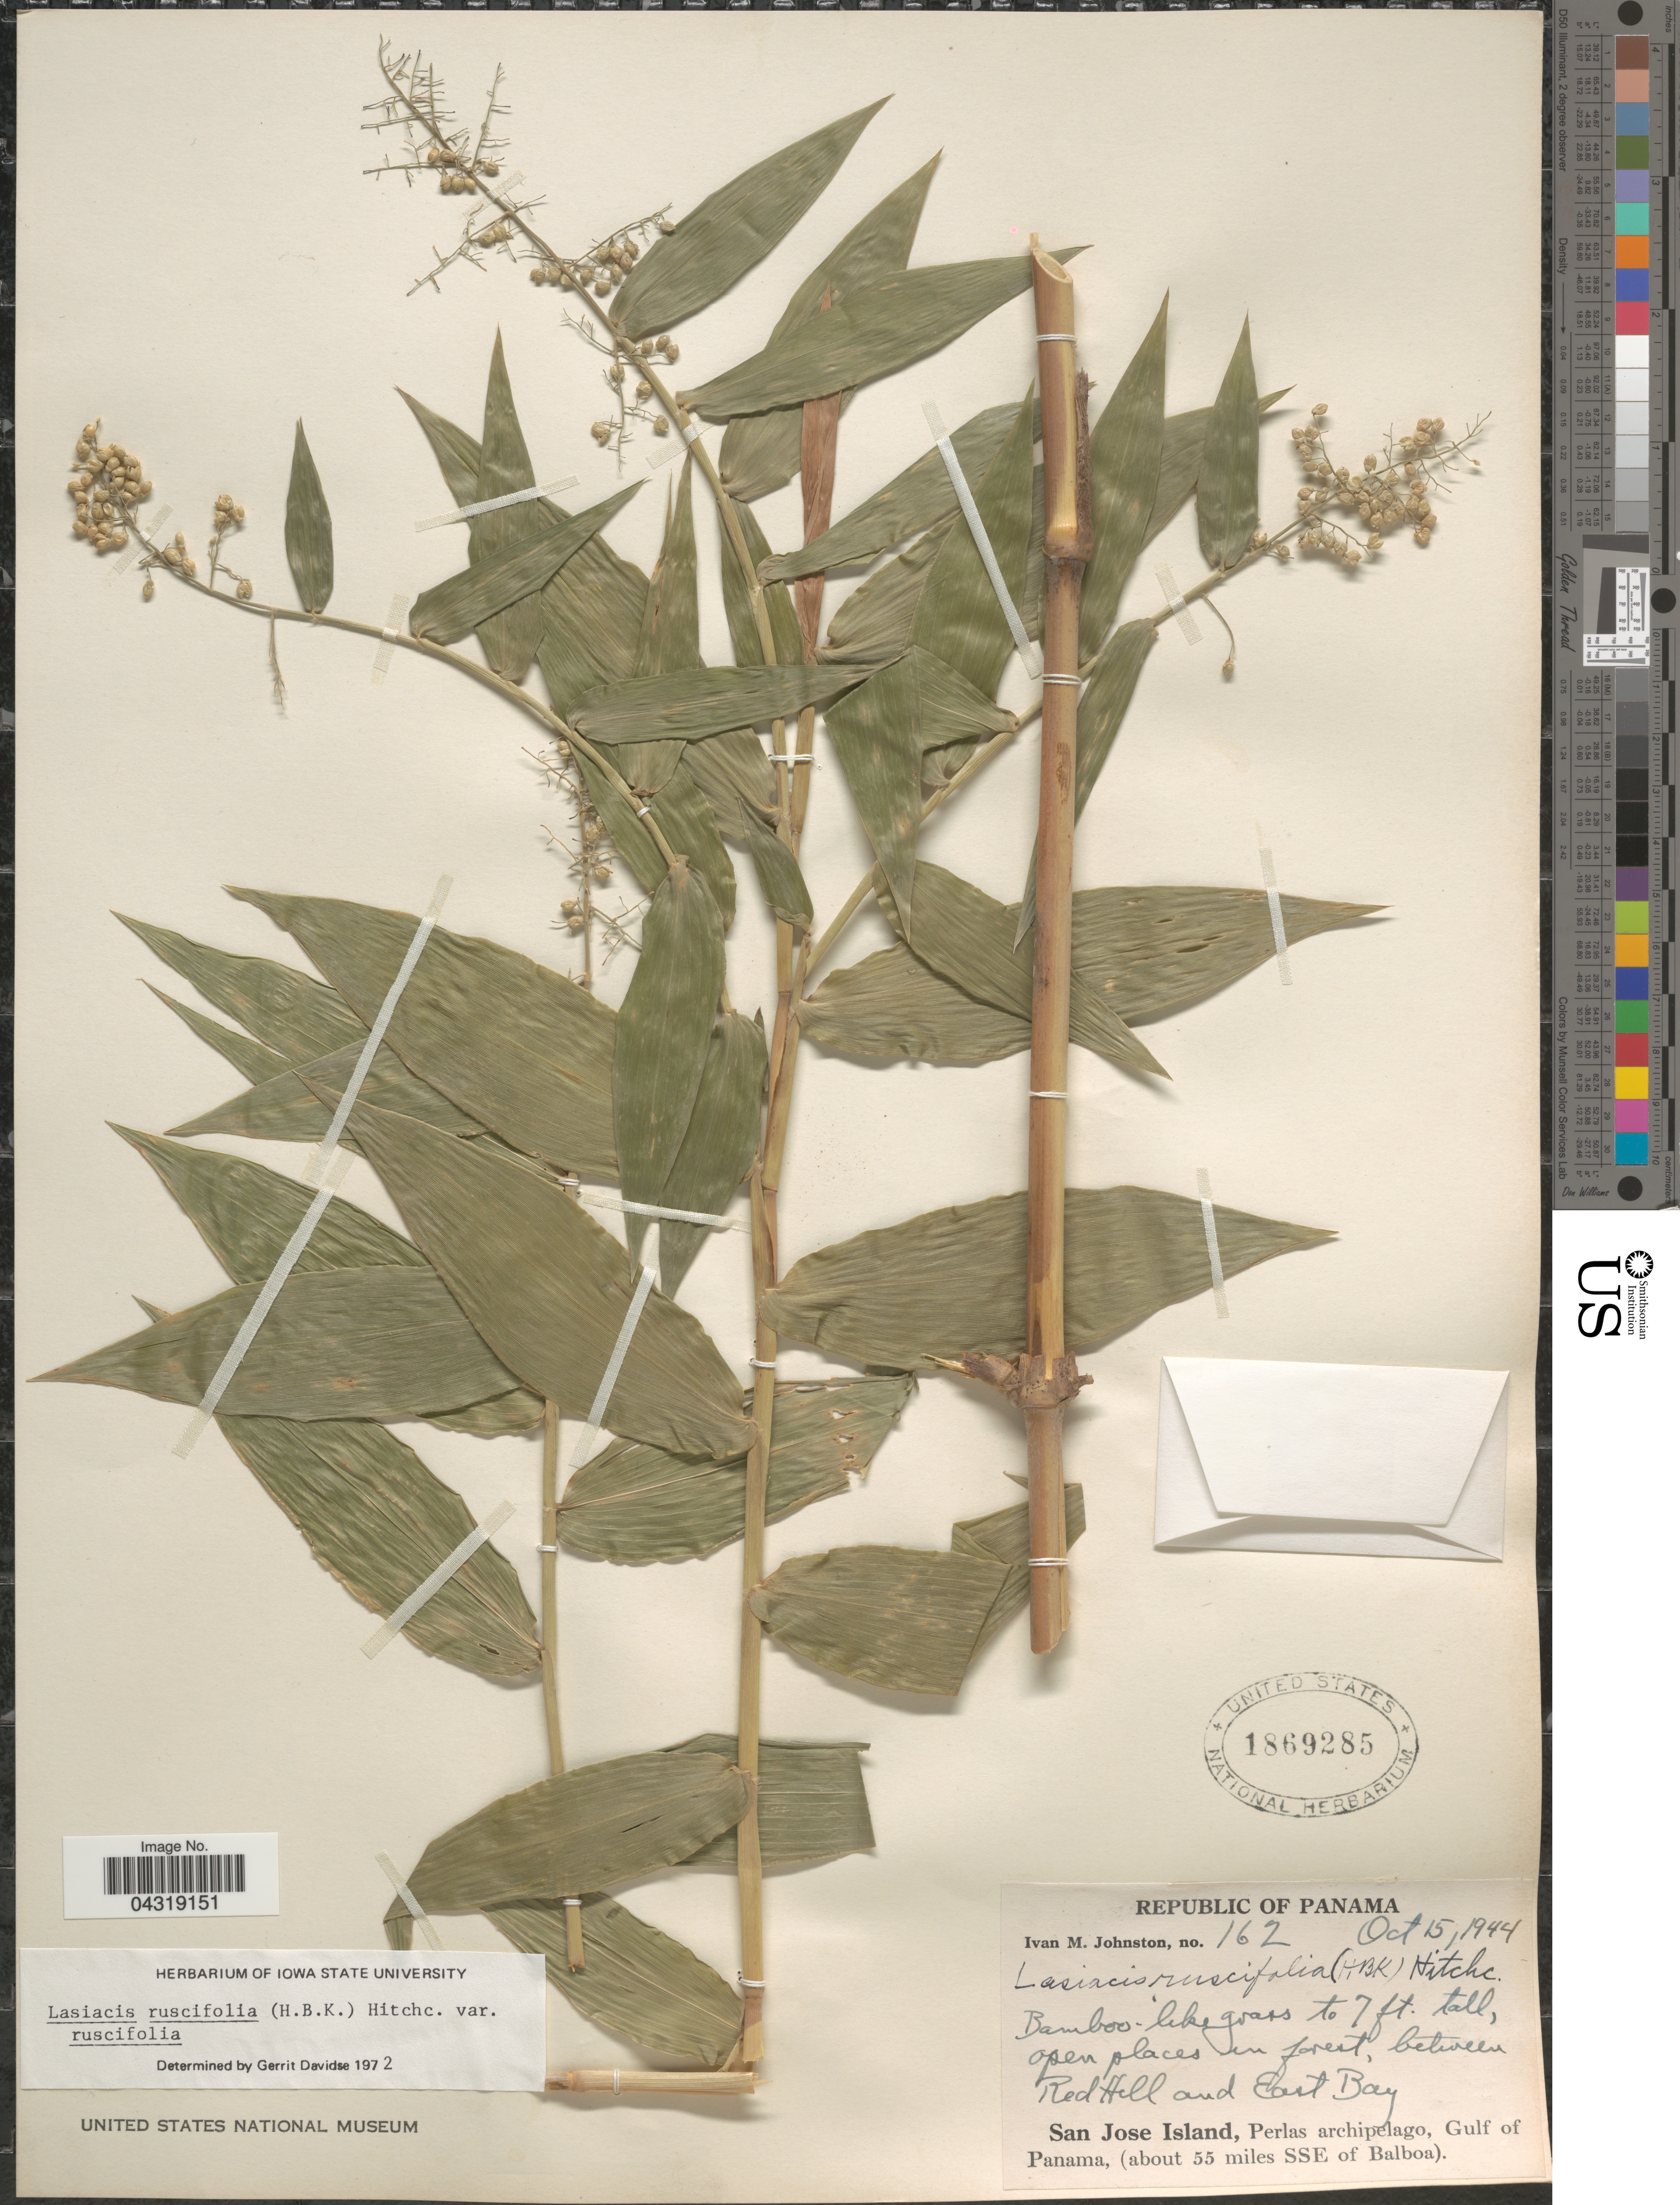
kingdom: Plantae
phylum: Tracheophyta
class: Liliopsida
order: Poales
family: Poaceae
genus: Lasiacis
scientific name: Lasiacis ruscifolia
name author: (Kunth) Hitchc.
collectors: I.M. Johnston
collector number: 162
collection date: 1944-10-15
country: Panama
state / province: Panamá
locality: Republic of Panama. Between Red Hill and East Bay. San Jose Island, Perlas archipelago, Gulf of Panama, (about 55 miles SSE of Balboa).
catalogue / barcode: US 1869285